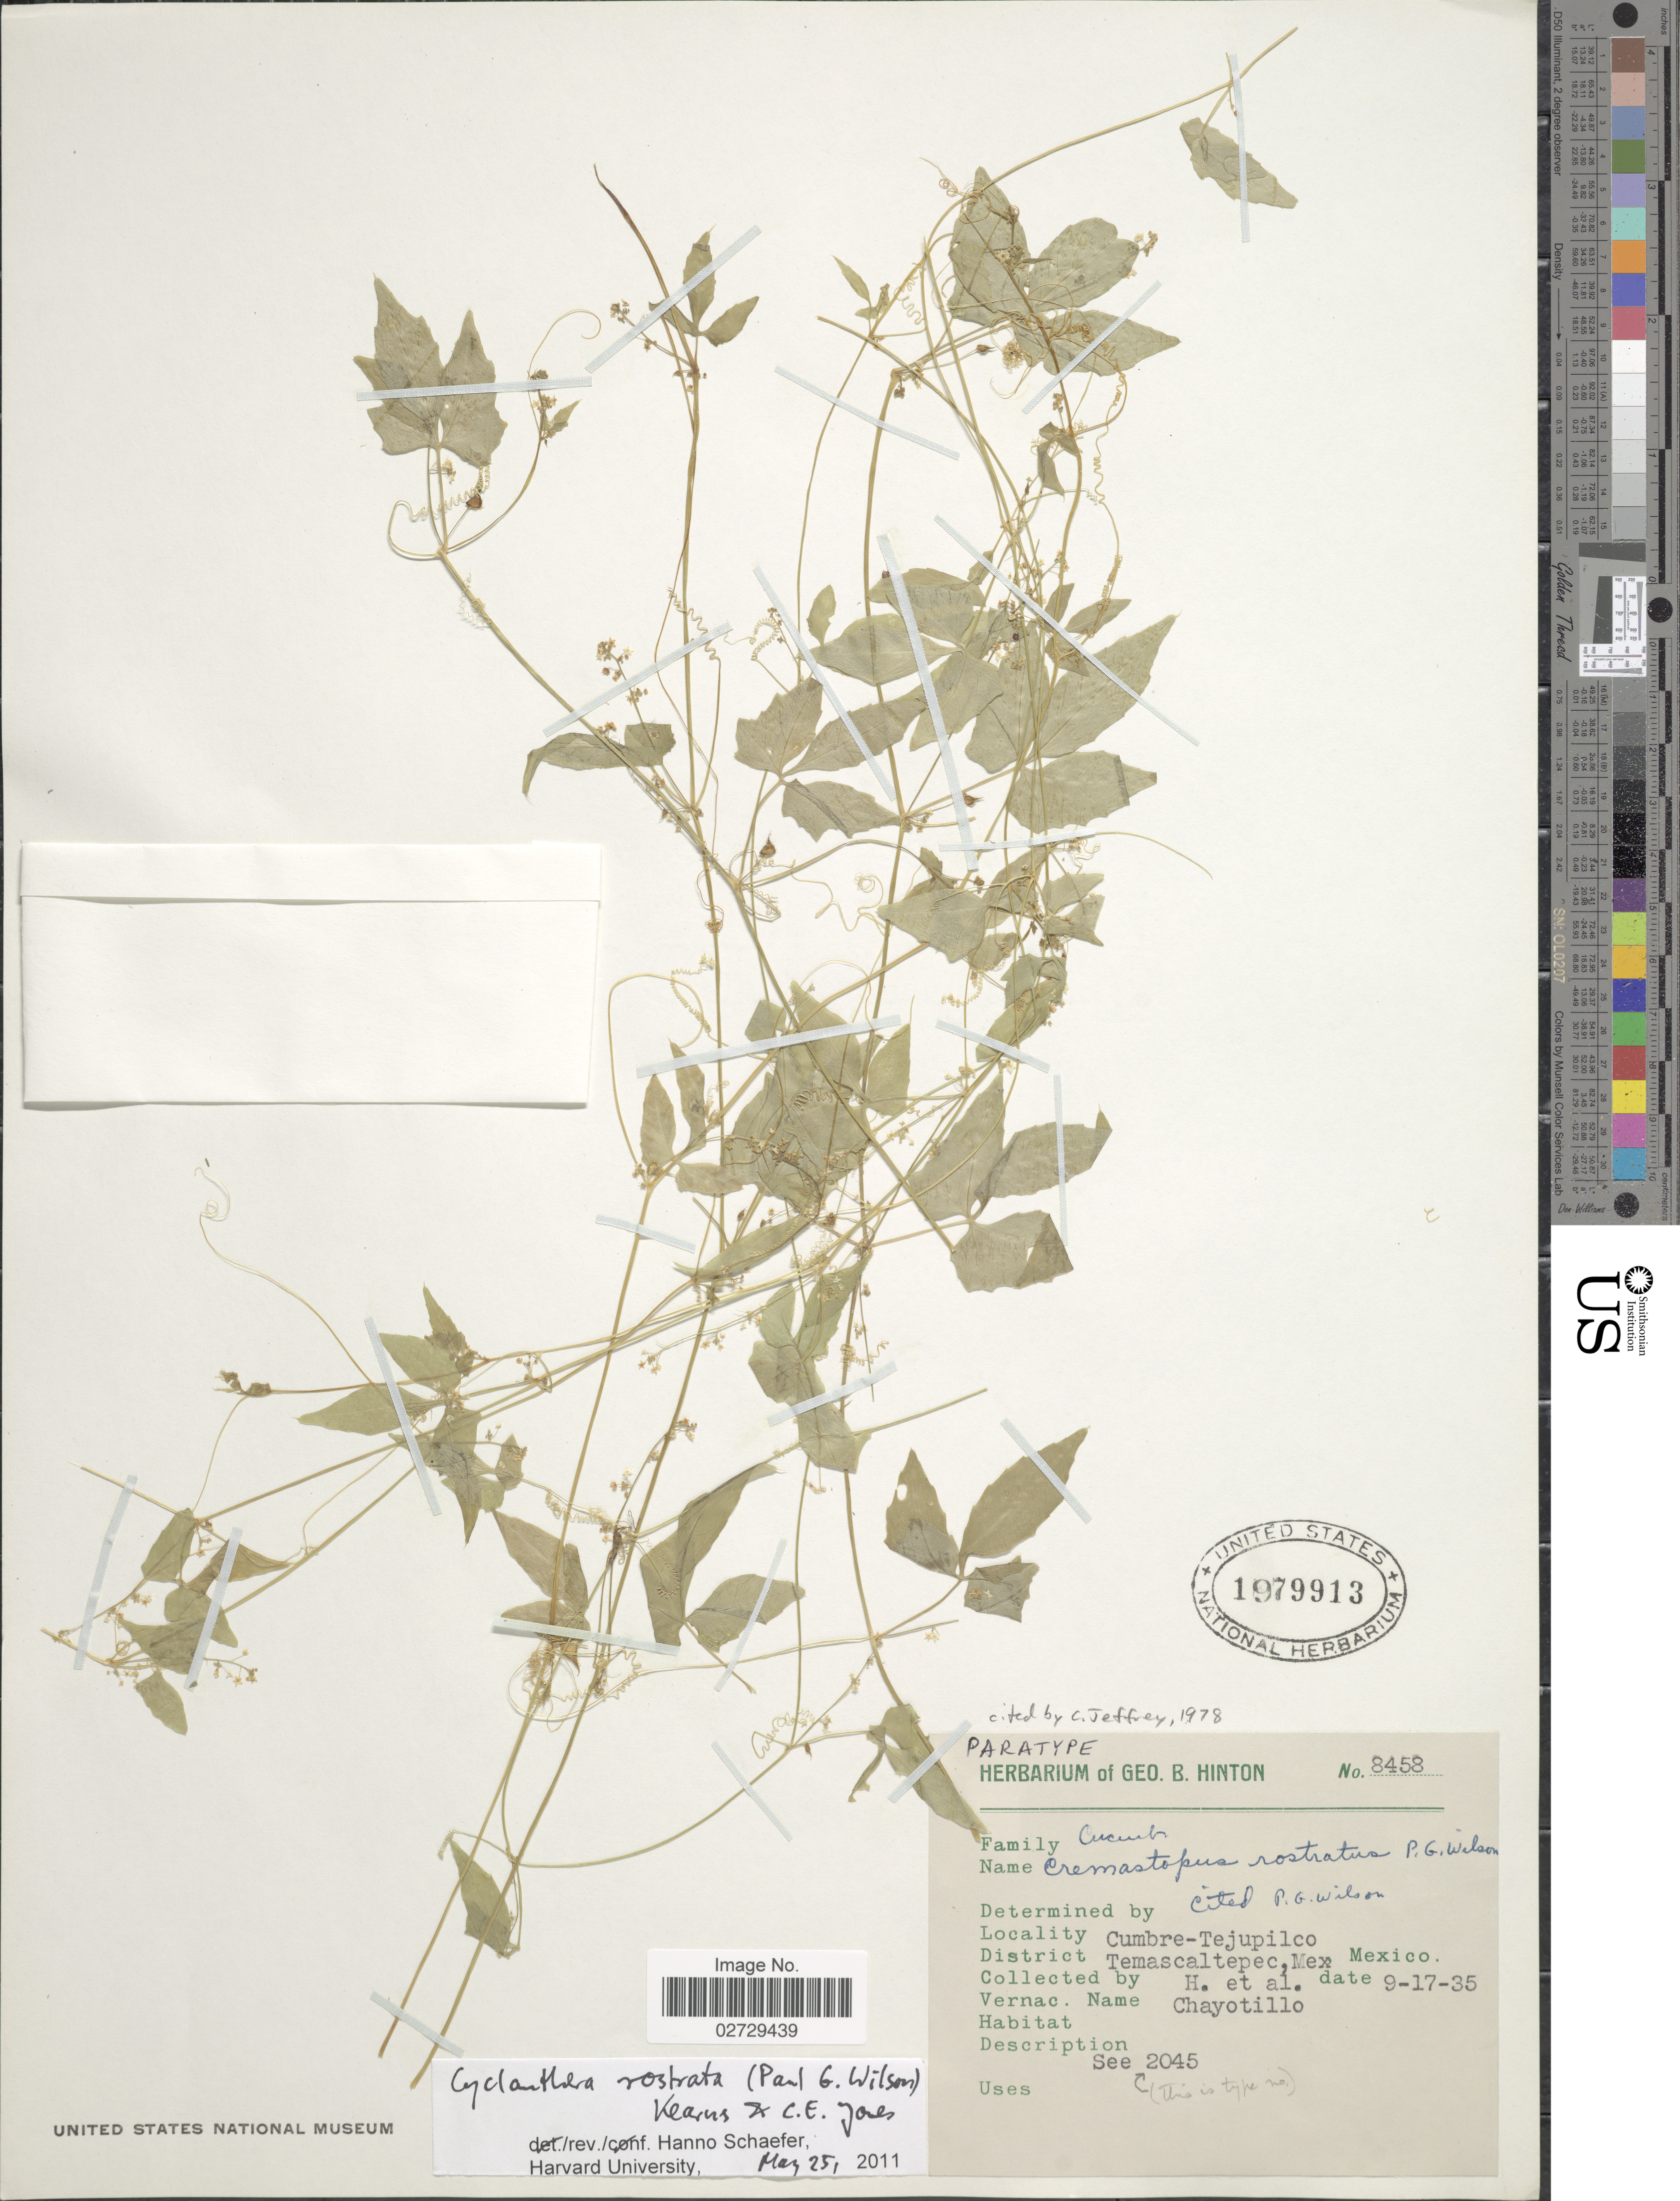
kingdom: Plantae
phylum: Tracheophyta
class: Magnoliopsida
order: Cucurbitales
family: Cucurbitaceae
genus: Cyclanthera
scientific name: Cyclanthera rostrata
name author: (Paul G. Wilson) Kearns & C.E. Jones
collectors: G. B. Hinton & et al.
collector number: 8458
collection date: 1935-09-17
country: Mexico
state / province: México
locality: Cumbre-Tejupilco. District: Temascaltepec, Mex.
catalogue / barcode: US 1979913